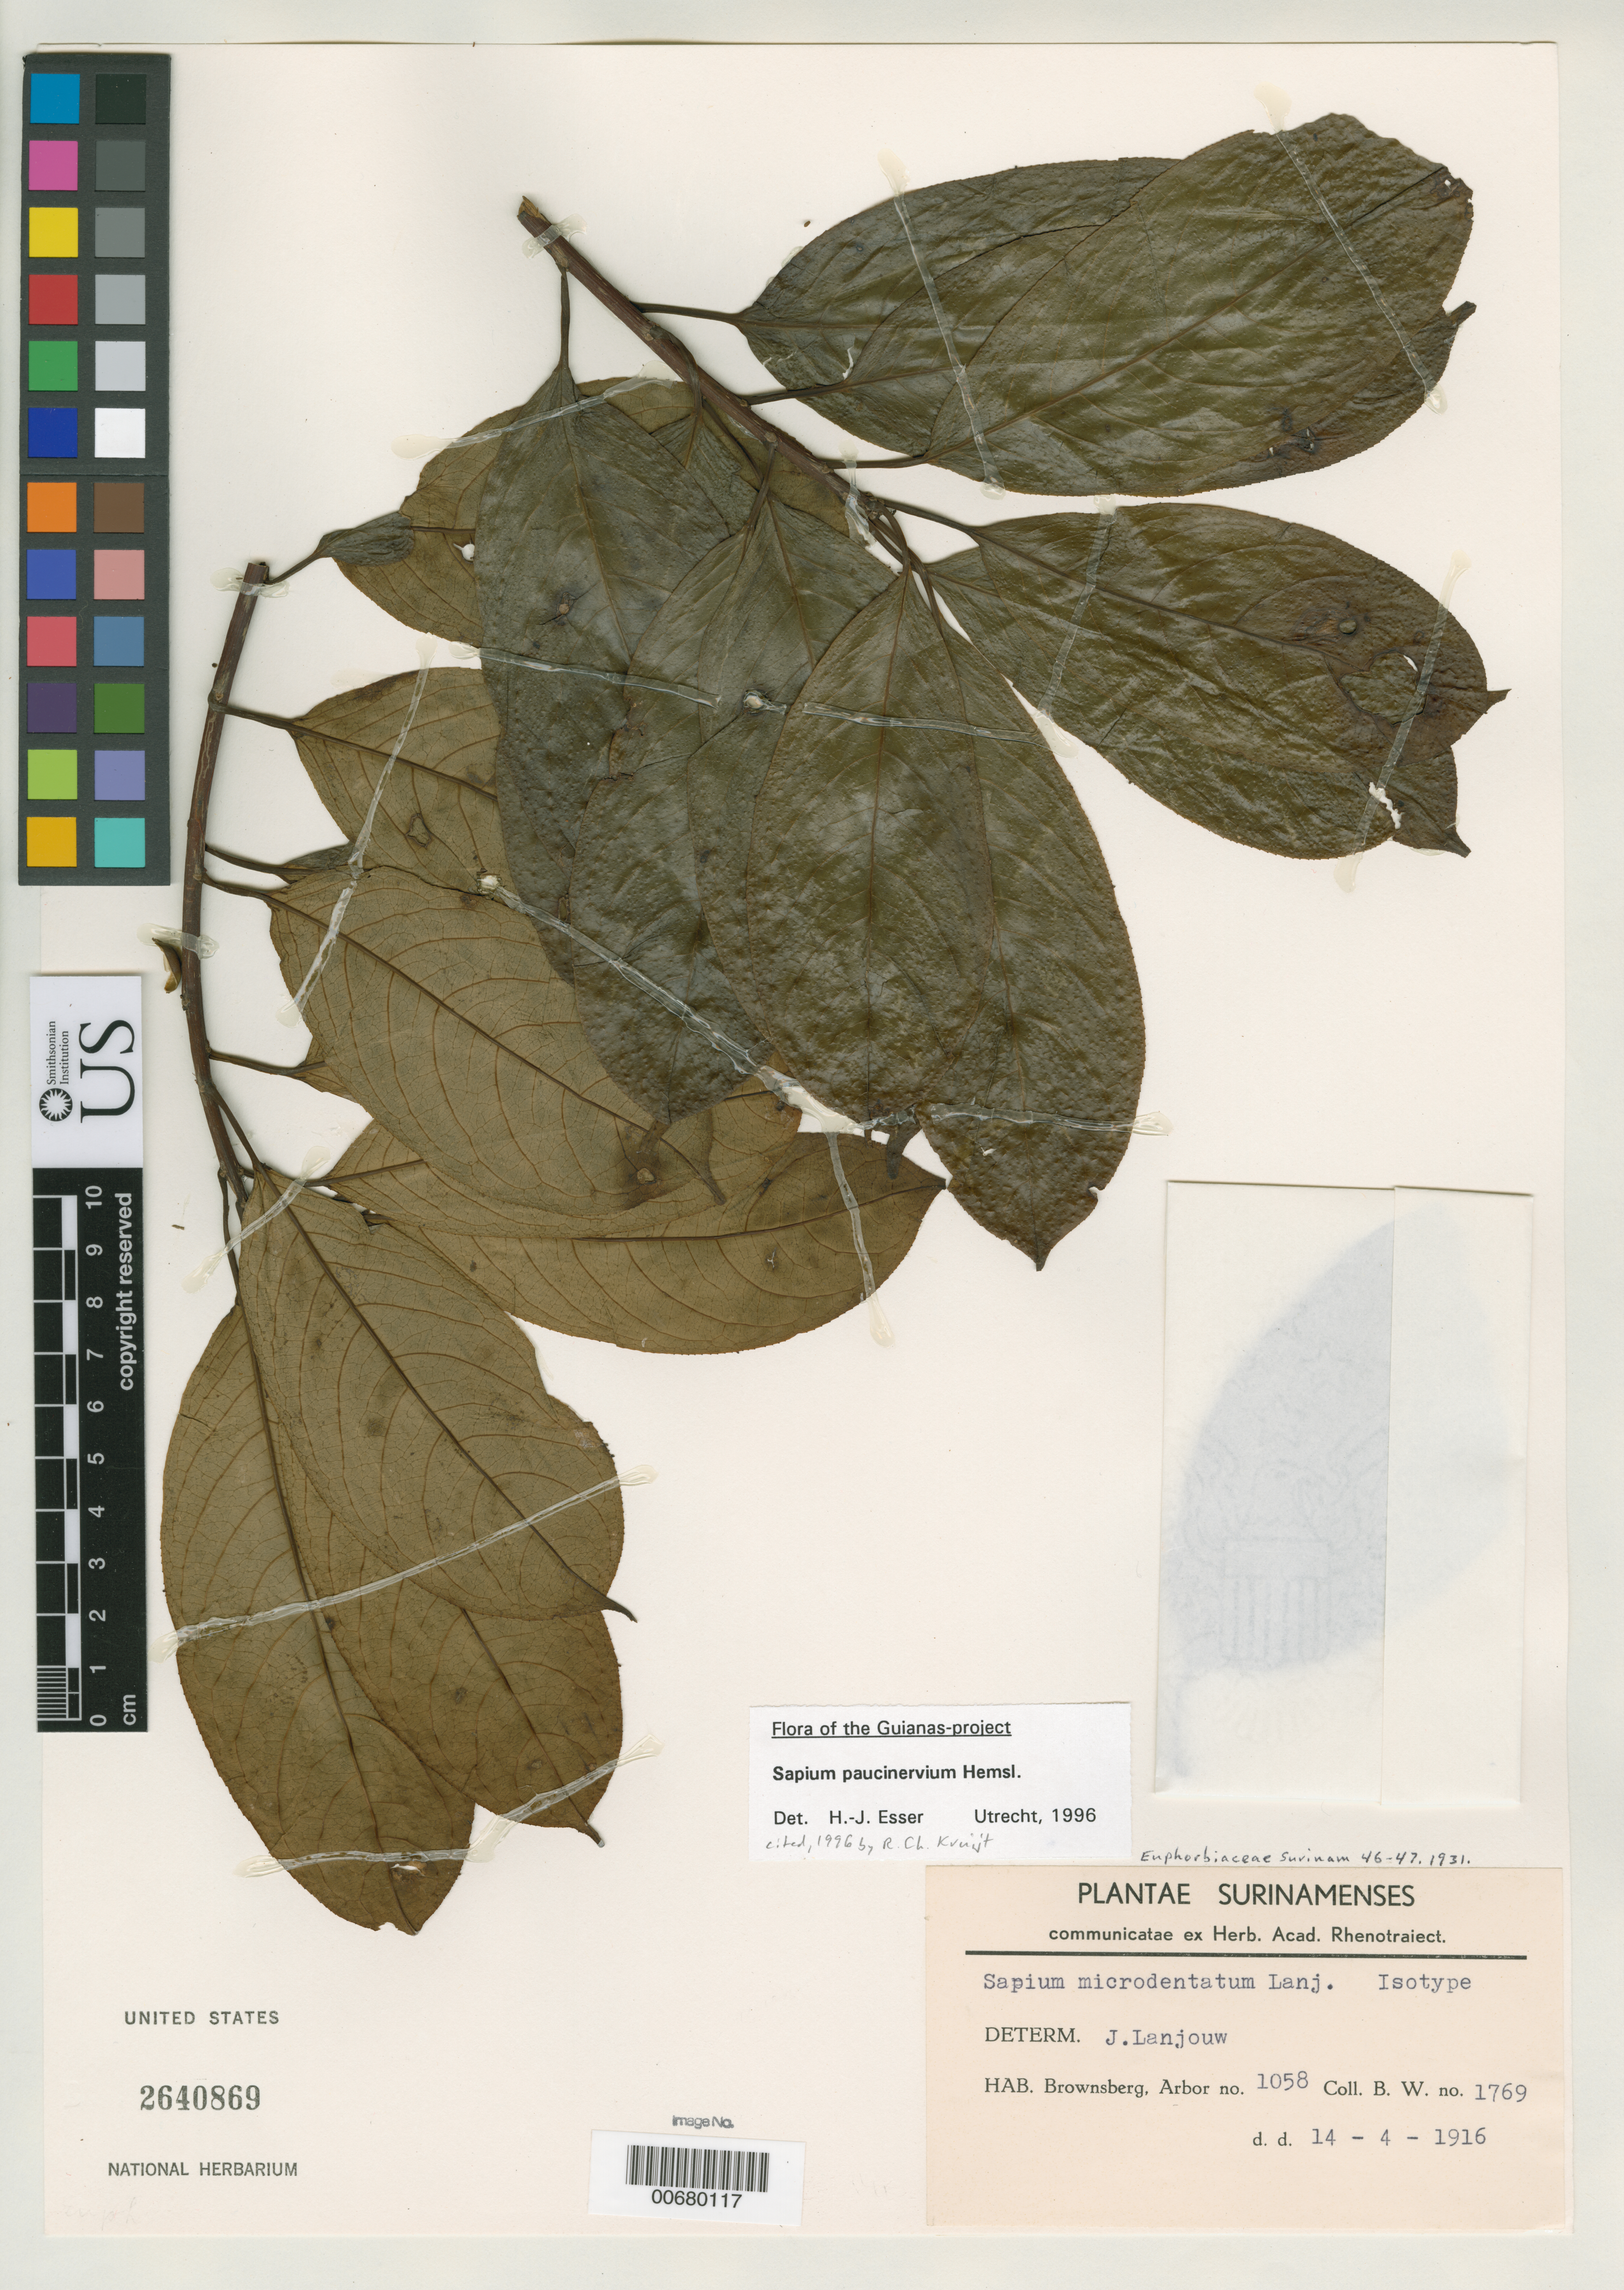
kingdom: Plantae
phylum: Tracheophyta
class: Magnoliopsida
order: Malpighiales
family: Euphorbiaceae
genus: Sapium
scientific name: Sapium microdentatum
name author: Lanj.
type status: Isotype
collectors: B.W.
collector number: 1769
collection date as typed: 14 Apr 1916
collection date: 1916-04-14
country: Suriname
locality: Brownsberg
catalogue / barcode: US 2640869